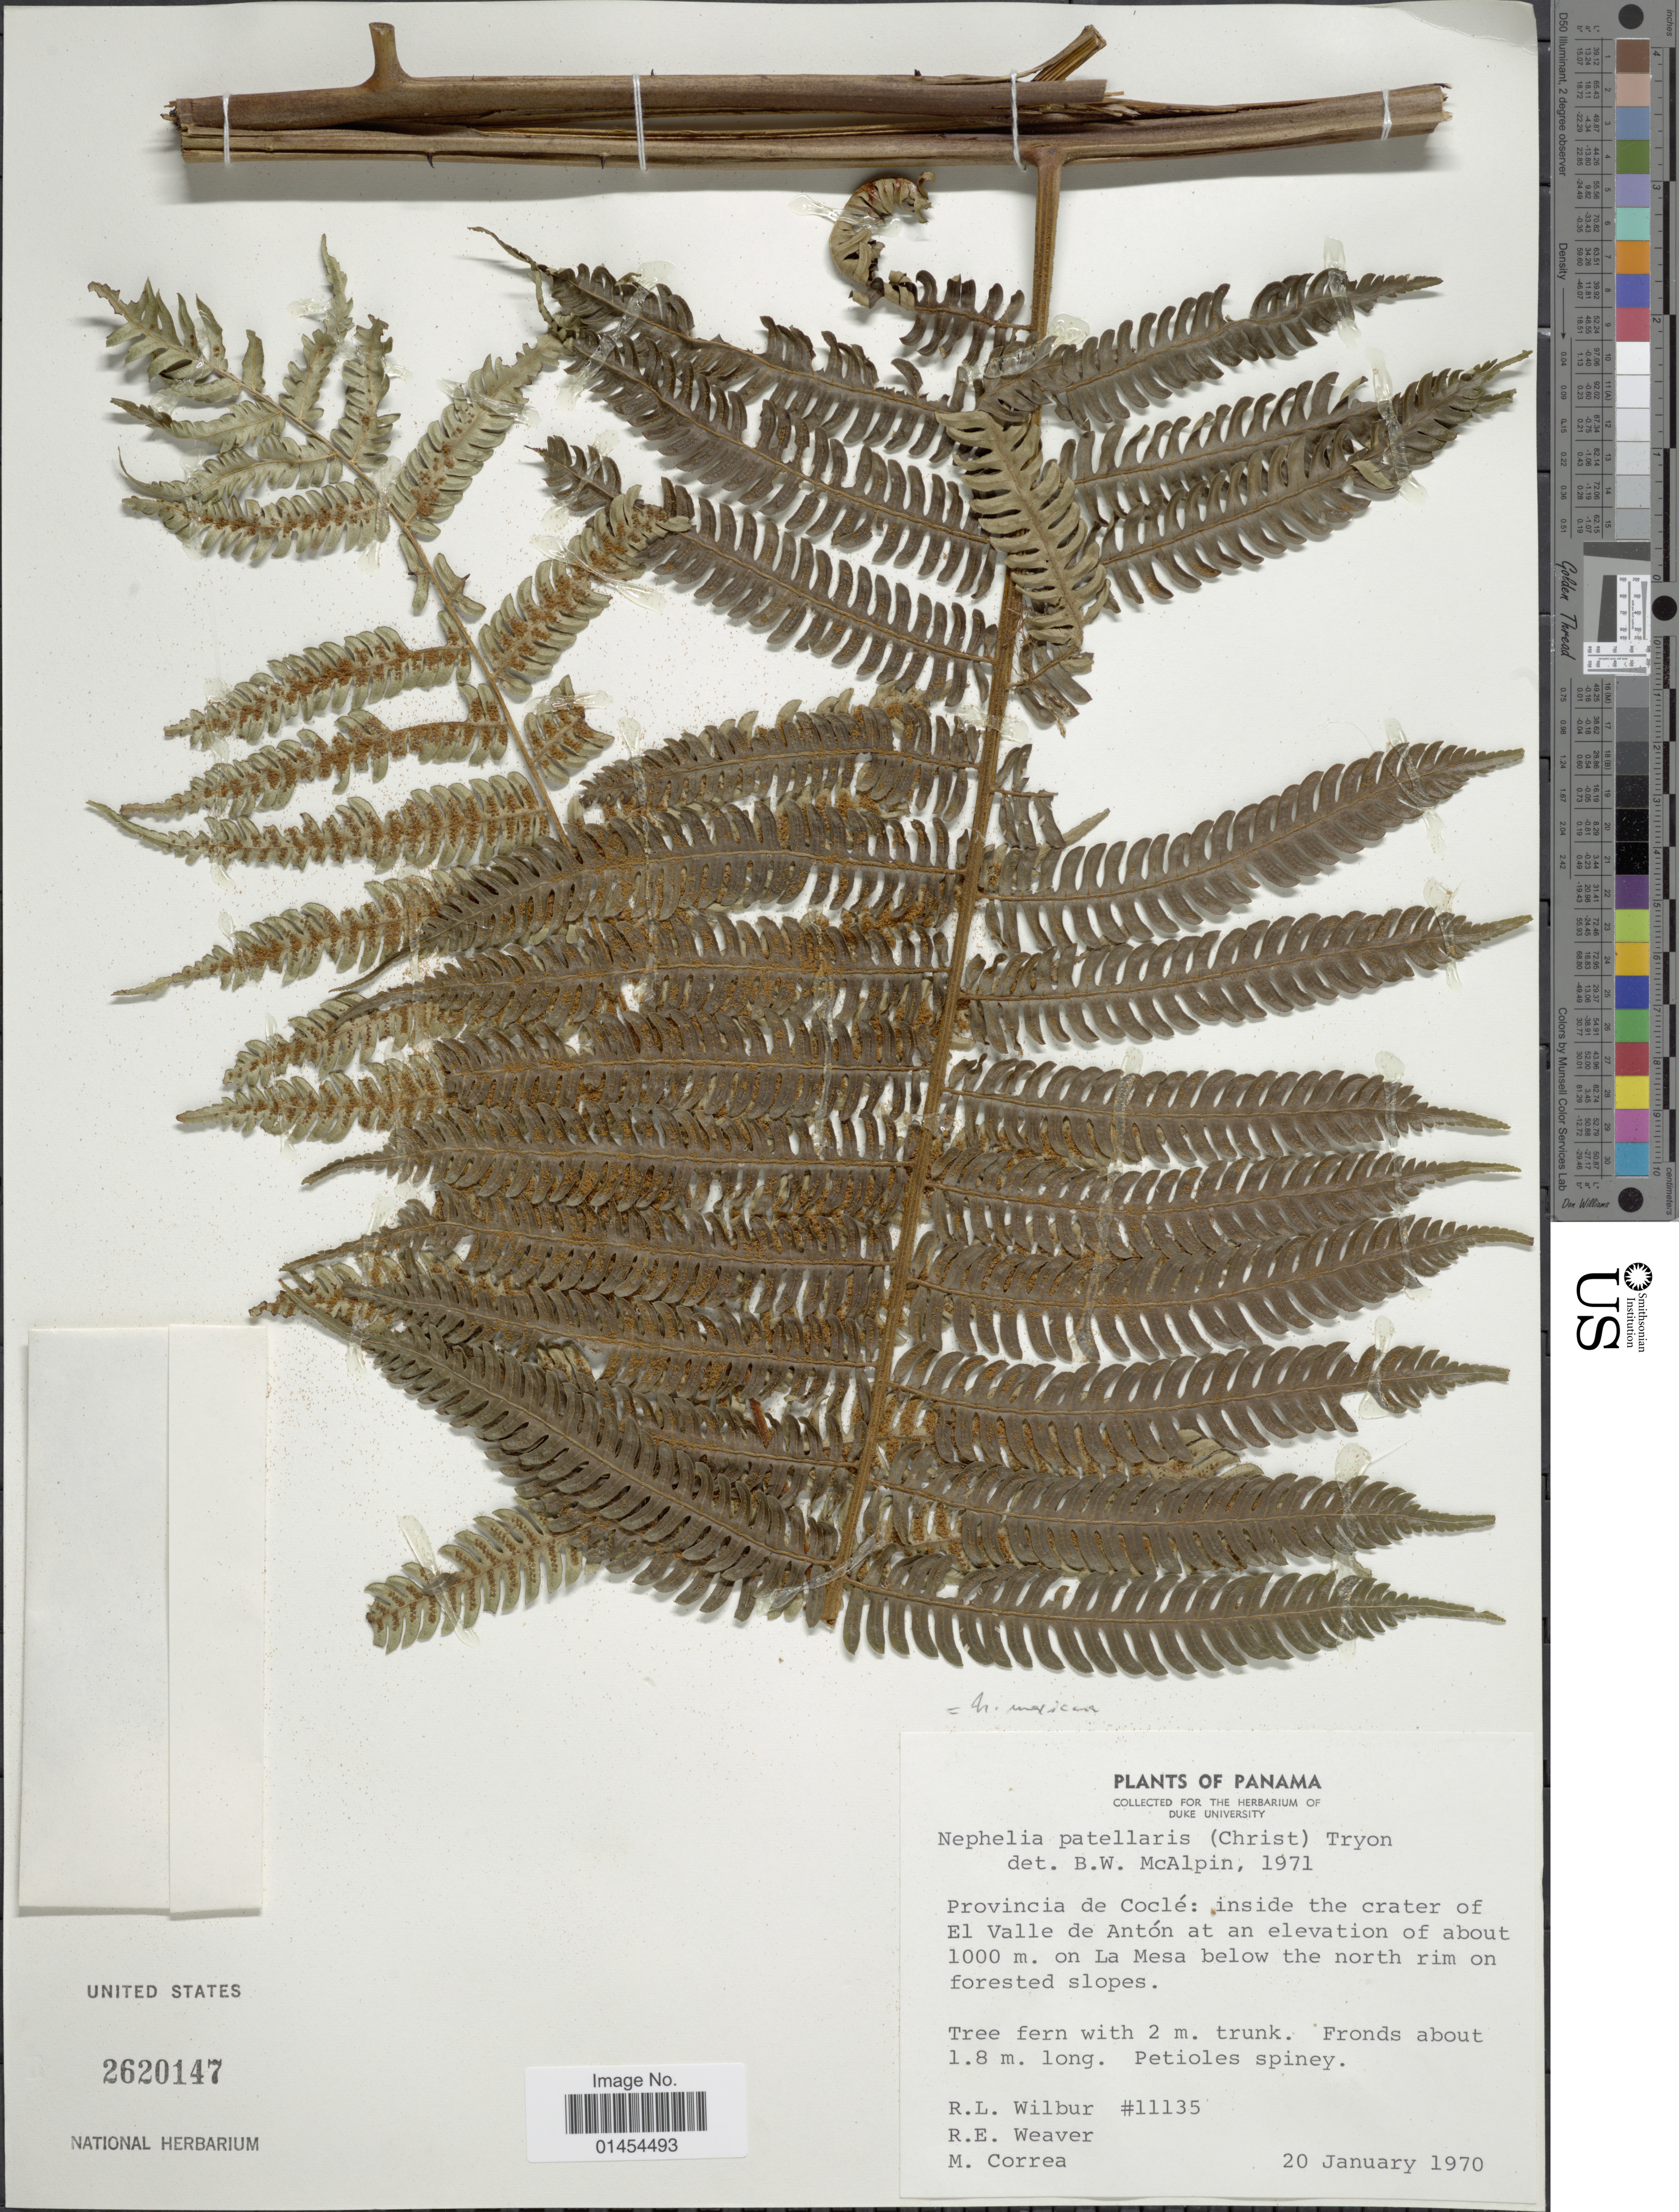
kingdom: Plantae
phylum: Tracheophyta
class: Polypodiopsida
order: Cyatheales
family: Cyatheaceae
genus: Alsophila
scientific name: Alsophila firma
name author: (Baker) D.S. Conant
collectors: R. L. Wilbur, R. E. Weaver & M. Correa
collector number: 11135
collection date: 1970-01-20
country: Panama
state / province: Coclé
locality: Inside the crater of El Valle de Antón. On La Mesa below the north rim on forested slopes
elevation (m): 1000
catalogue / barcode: US 2620147